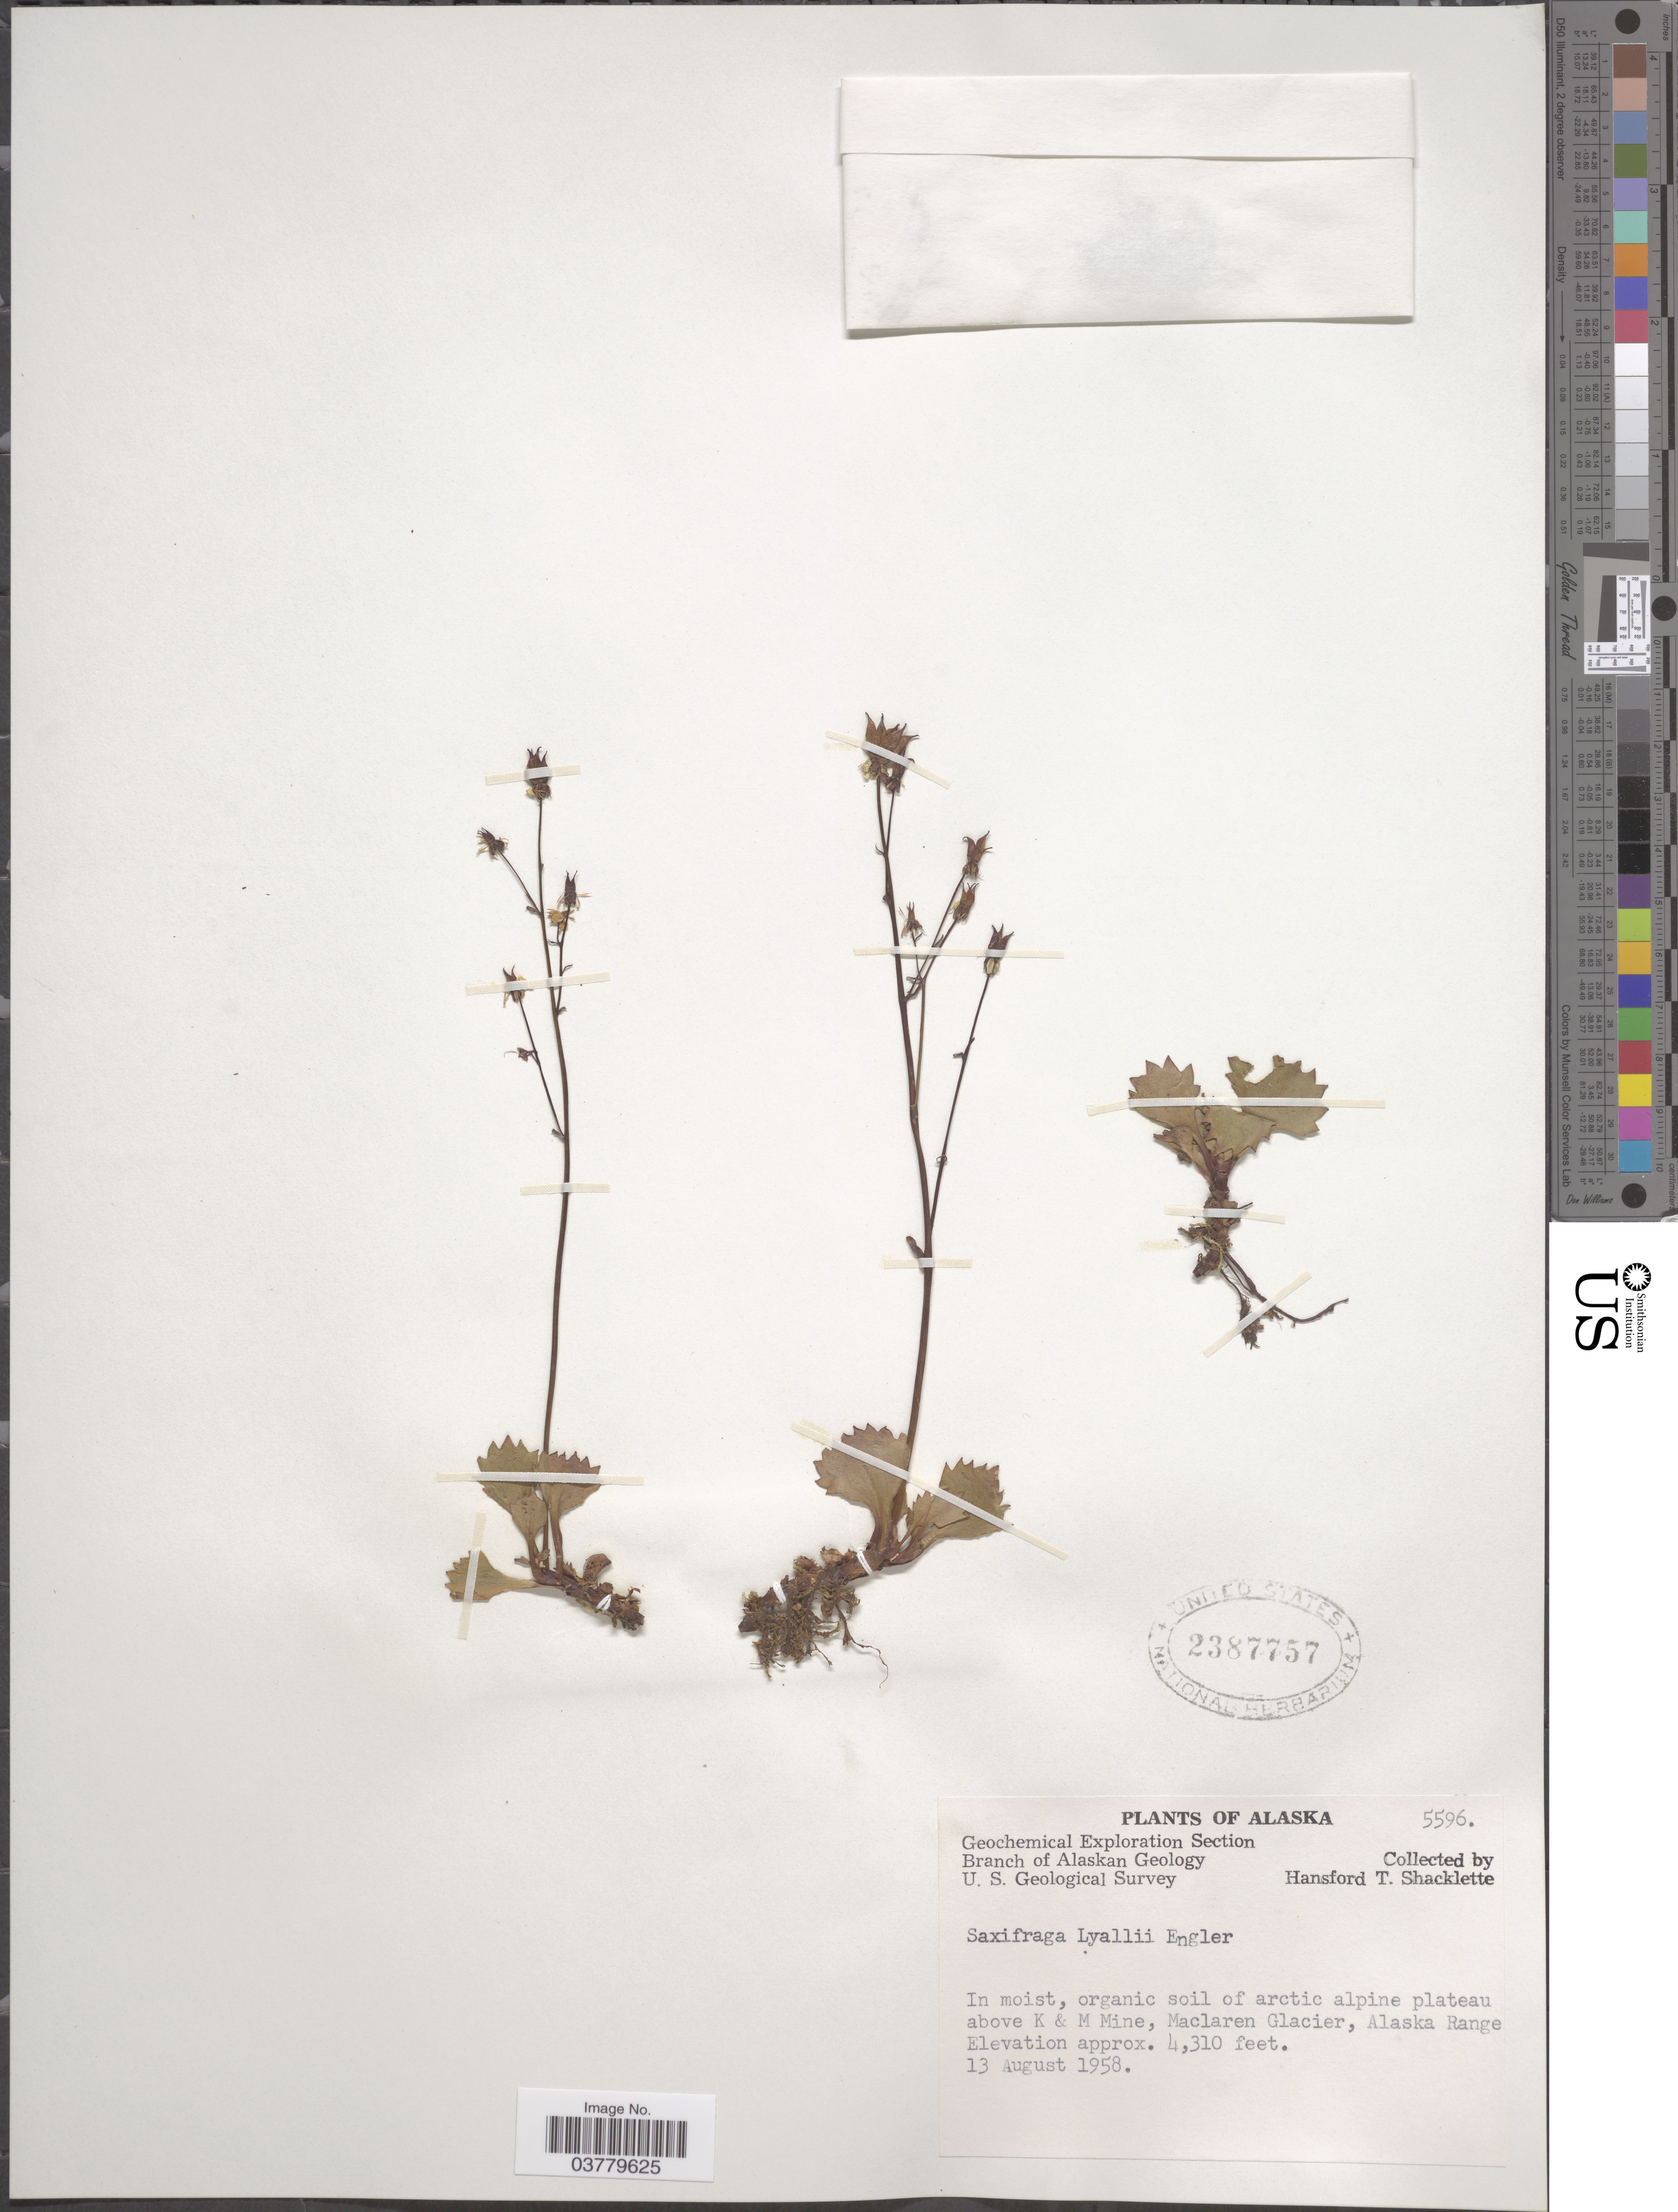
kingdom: Plantae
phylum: Tracheophyta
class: Magnoliopsida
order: Saxifragales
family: Saxifragaceae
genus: Micranthes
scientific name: Micranthes lyalii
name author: (Engl.) Small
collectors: H. Schacklette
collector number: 5596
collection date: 1958-08-13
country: United States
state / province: Alaska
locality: Arctic alpine plateau above K & M Mine, Maclaren Glacier, Alaska Range.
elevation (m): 1314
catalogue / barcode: US 2387757